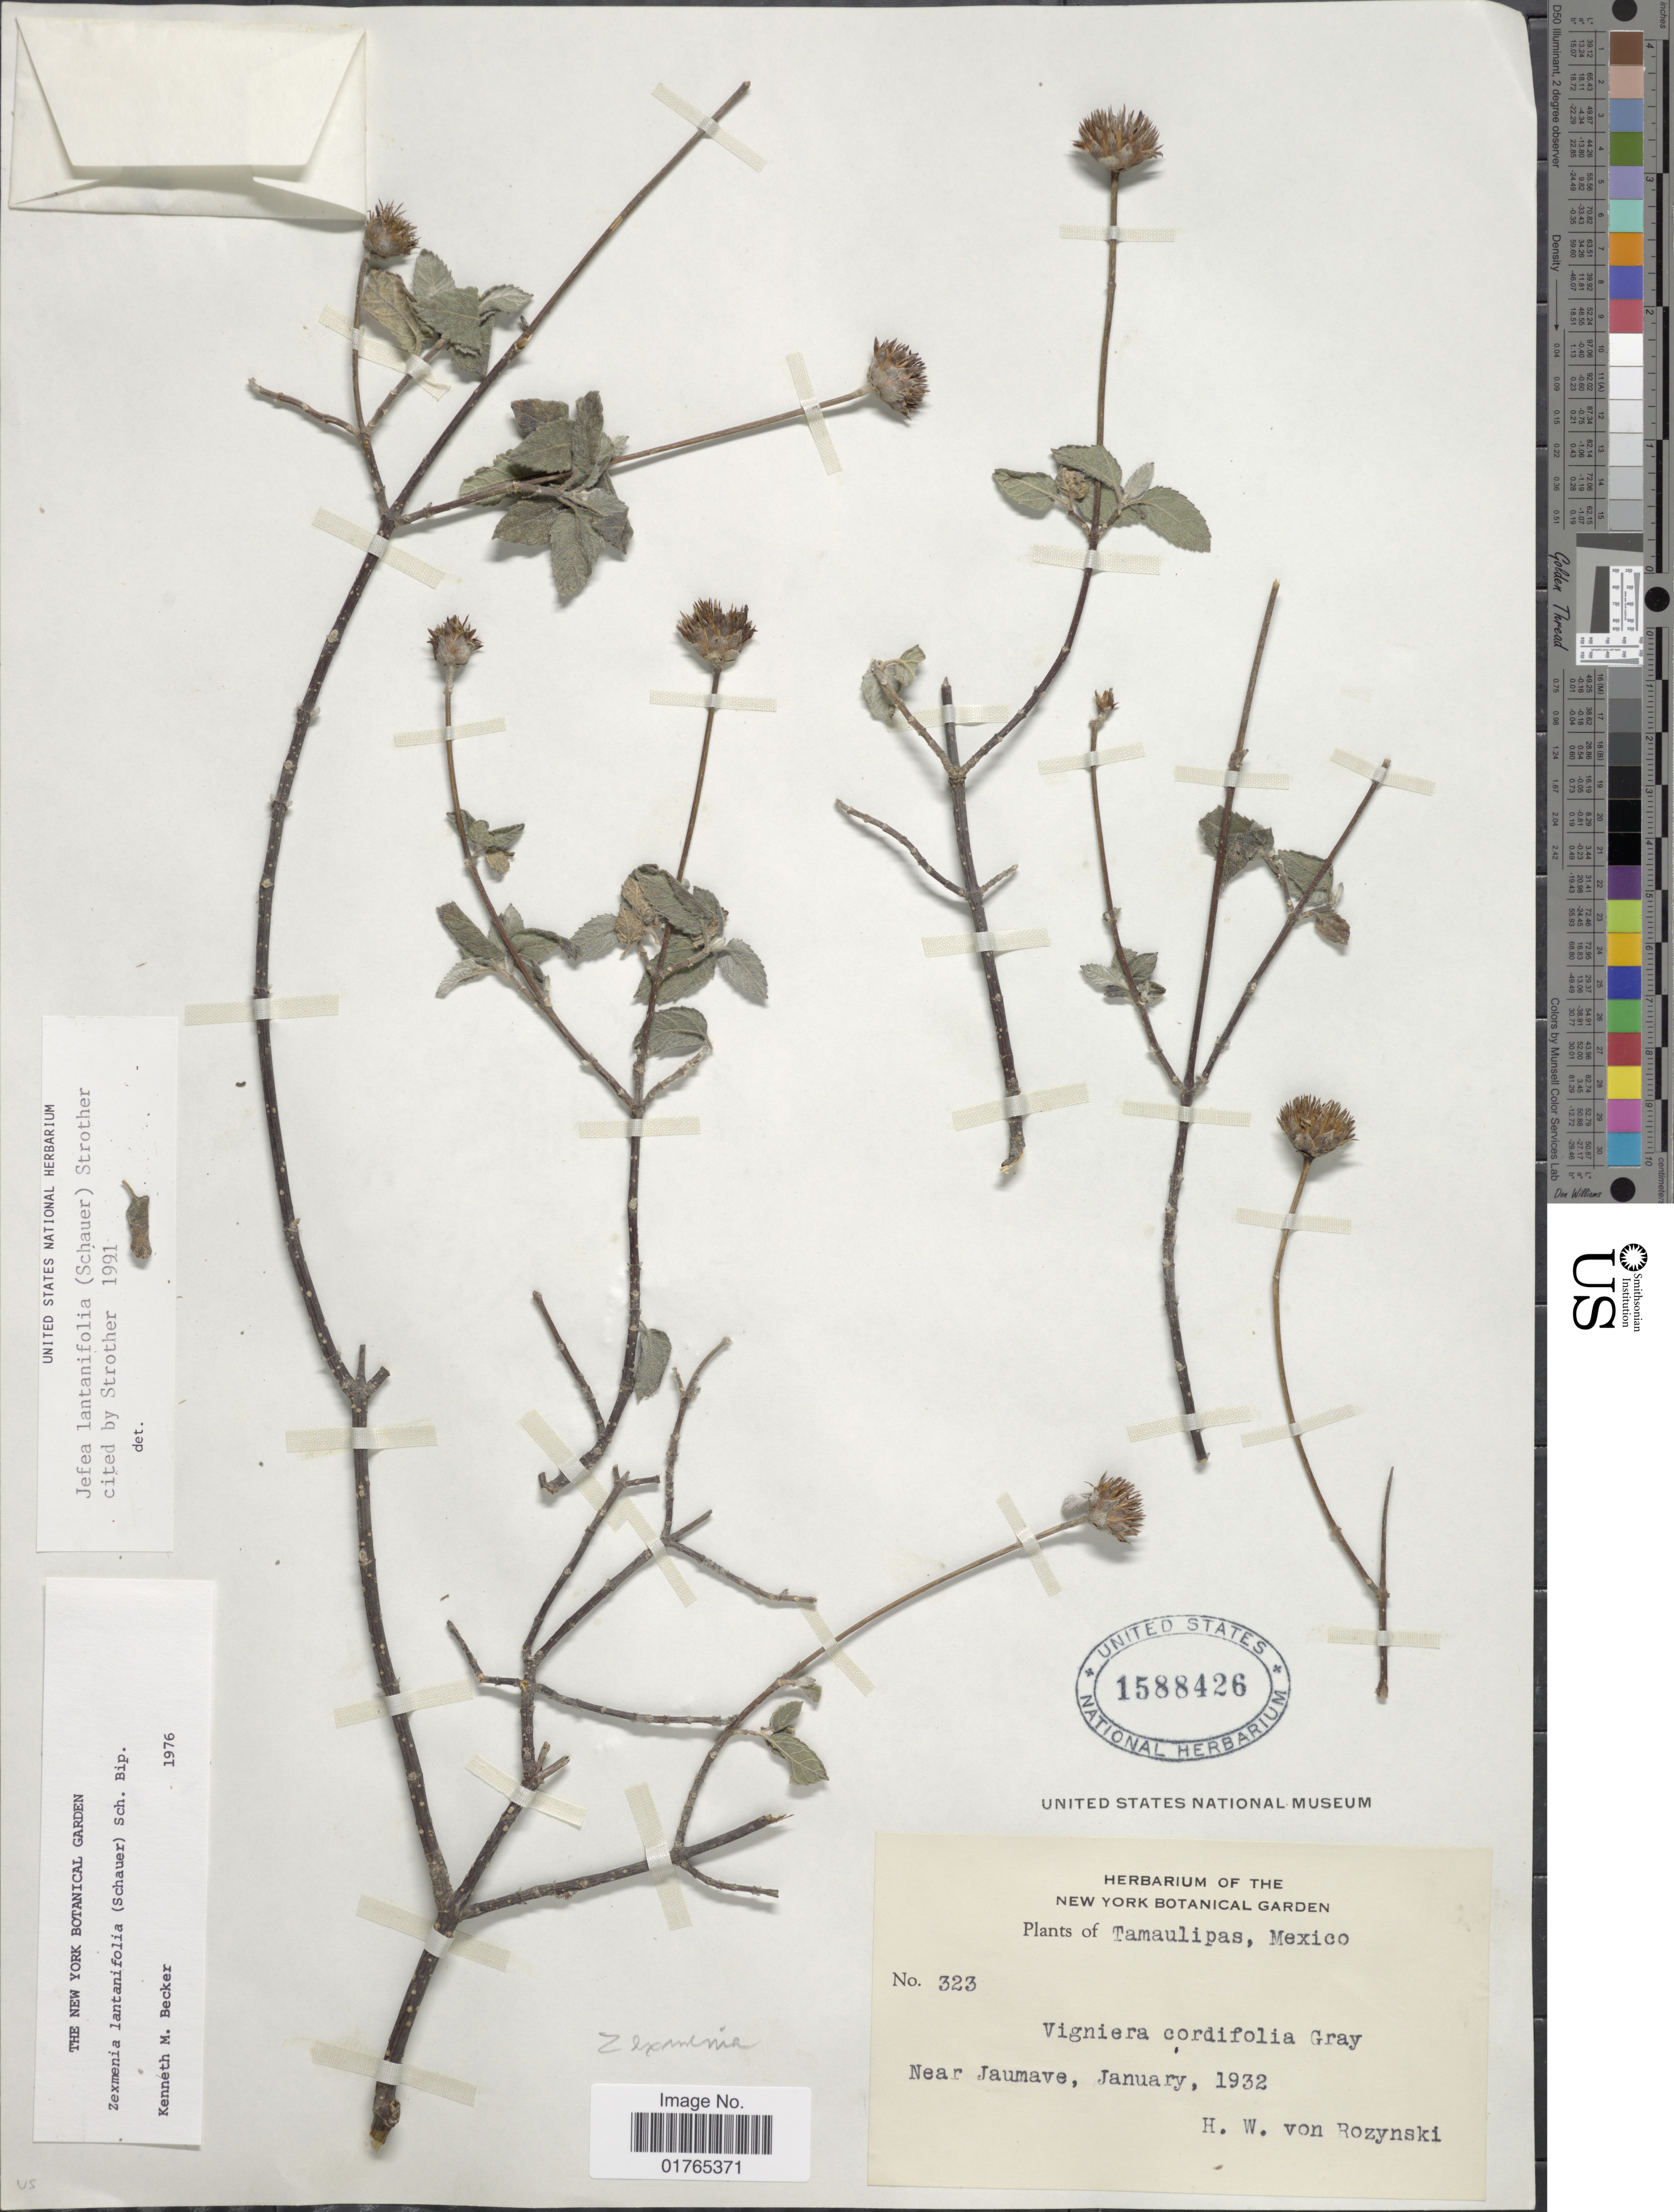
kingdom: Plantae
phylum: Tracheophyta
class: Magnoliopsida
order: Asterales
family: Asteraceae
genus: Jefea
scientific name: Jefea lantanifolia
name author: (S. Schauer) Strother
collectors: Rozynski, H. W. von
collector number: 323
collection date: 1932-01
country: Mexico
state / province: Tamaulipas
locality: Near Jaumava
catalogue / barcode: US 1588426